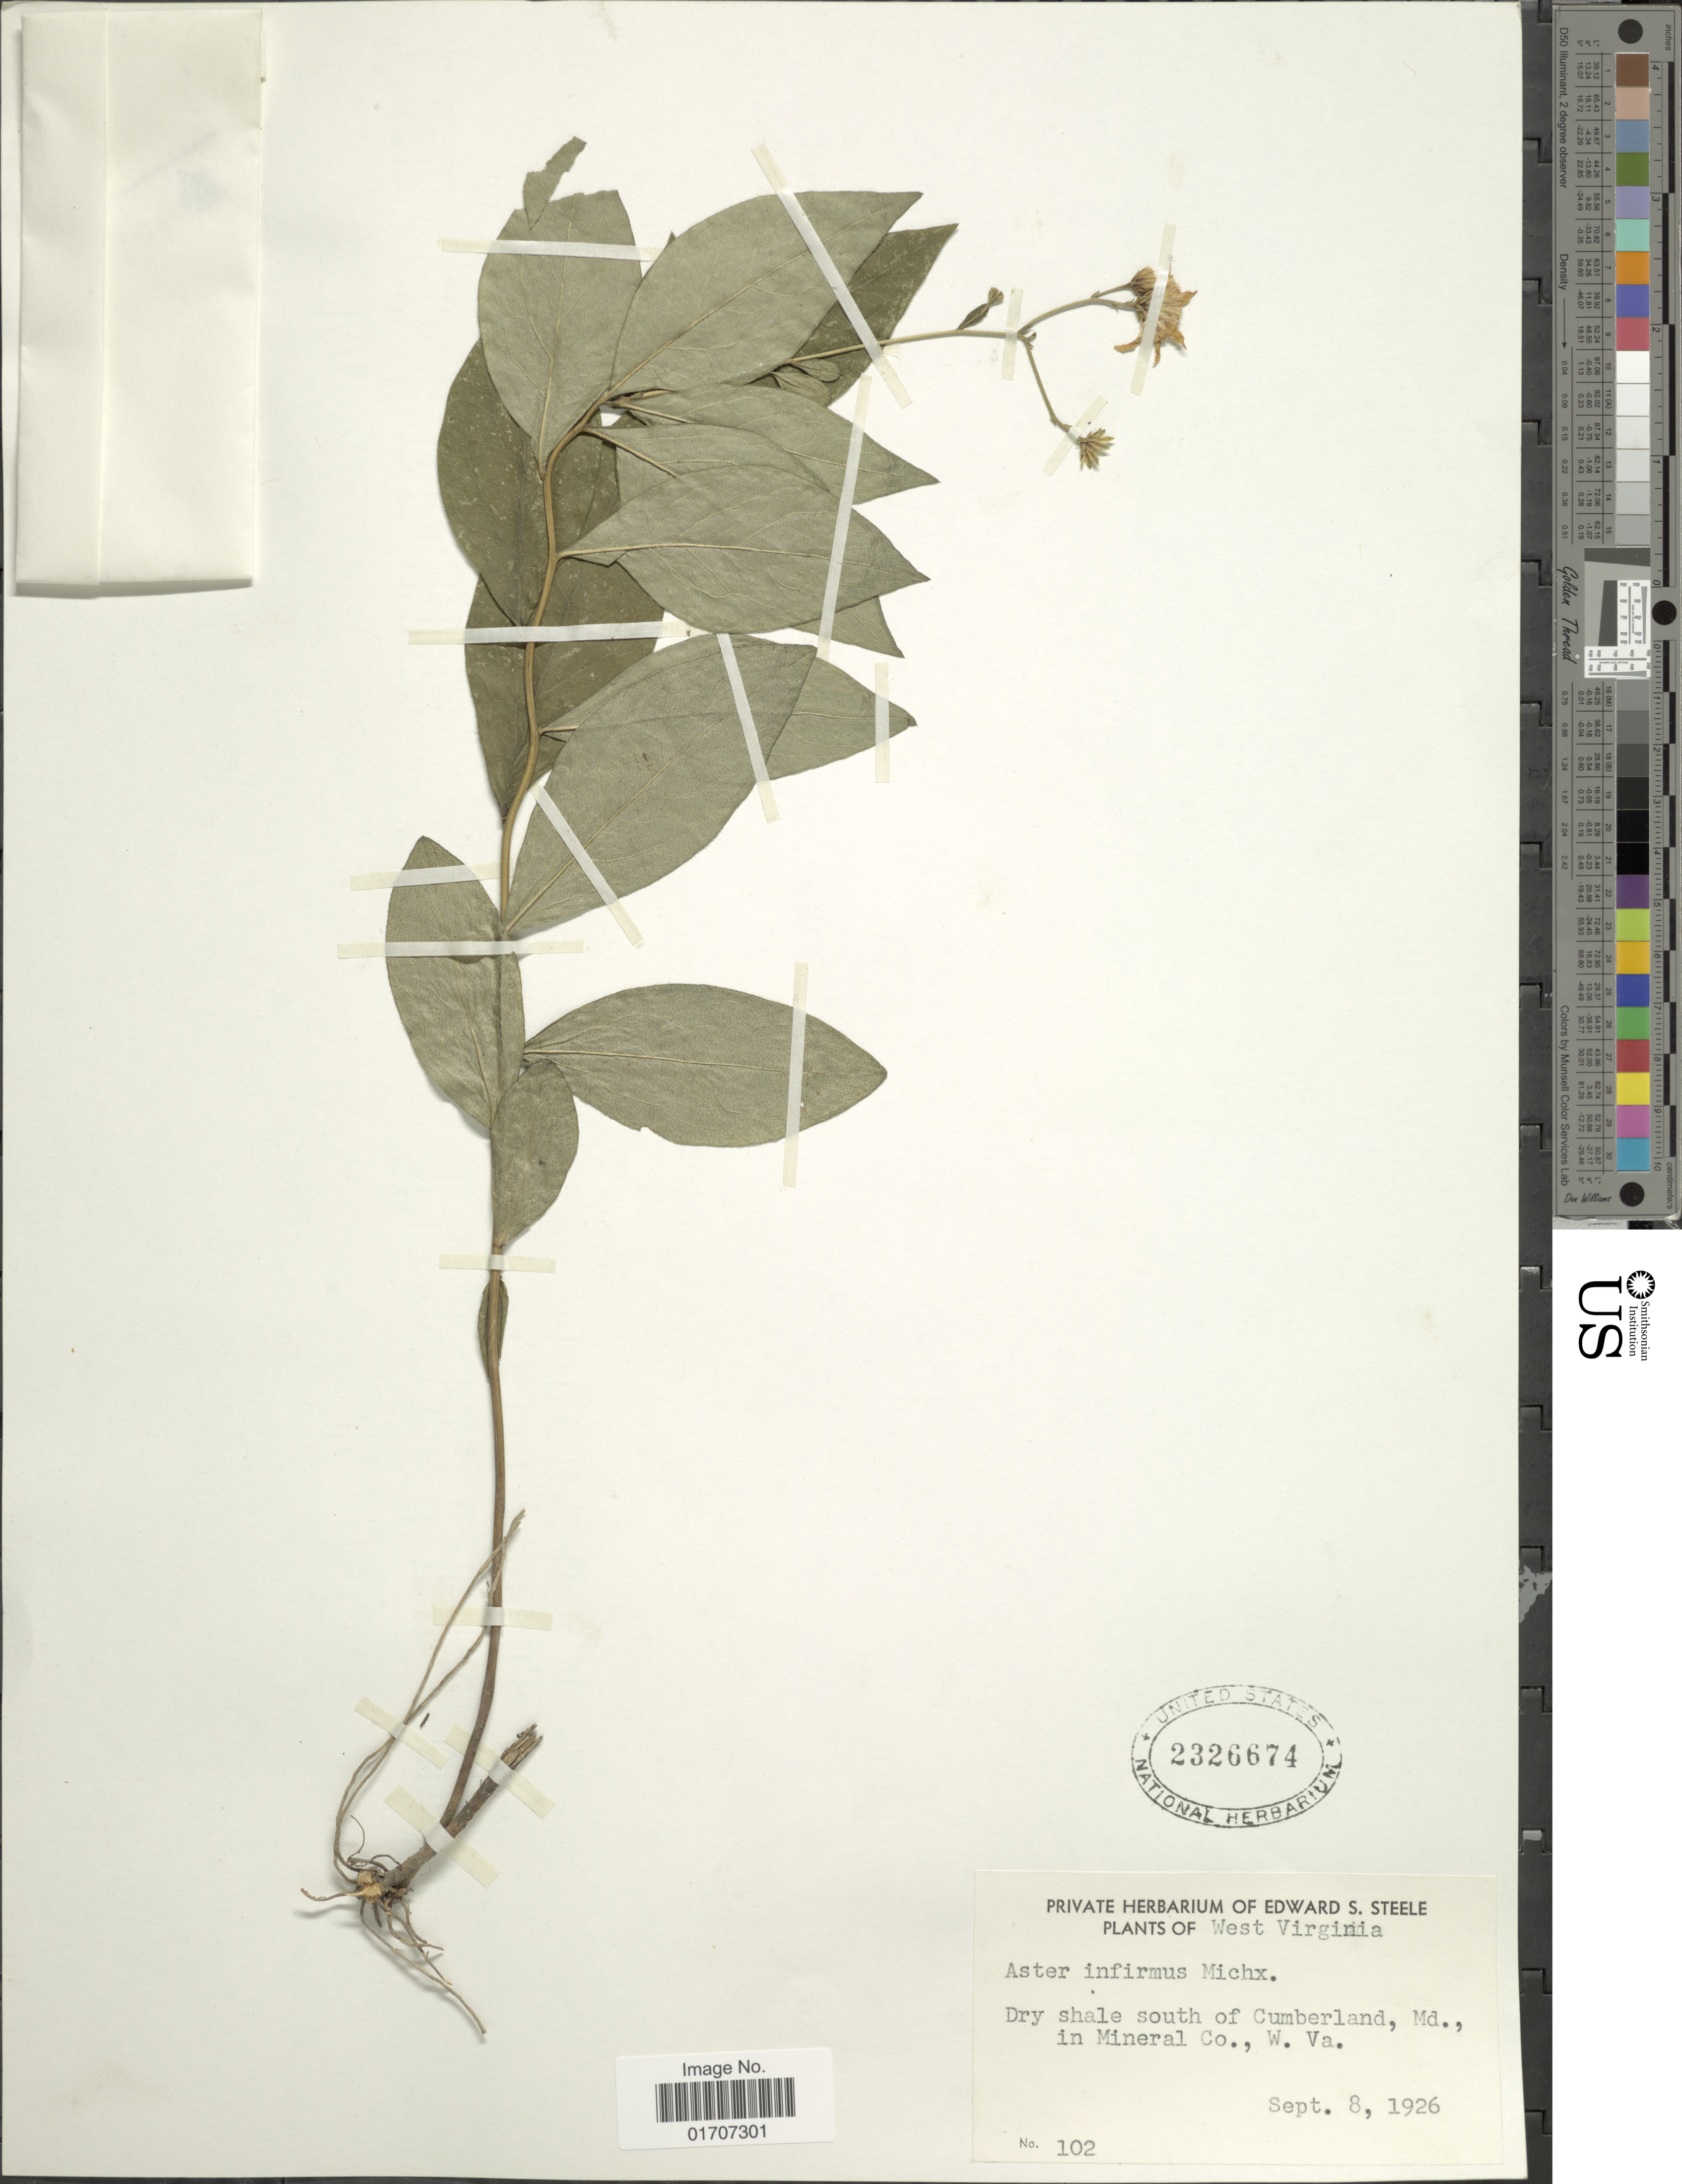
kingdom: Plantae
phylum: Tracheophyta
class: Magnoliopsida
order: Asterales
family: Asteraceae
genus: Doellingeria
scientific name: Doellingeria infirma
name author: (Michx.) Greene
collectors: ex herb. Edward S. Steele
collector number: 102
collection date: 1926-09-08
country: United States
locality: Dry shale South of Cumberland, Md., In mineral Co., W. Va.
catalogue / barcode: US 2326674